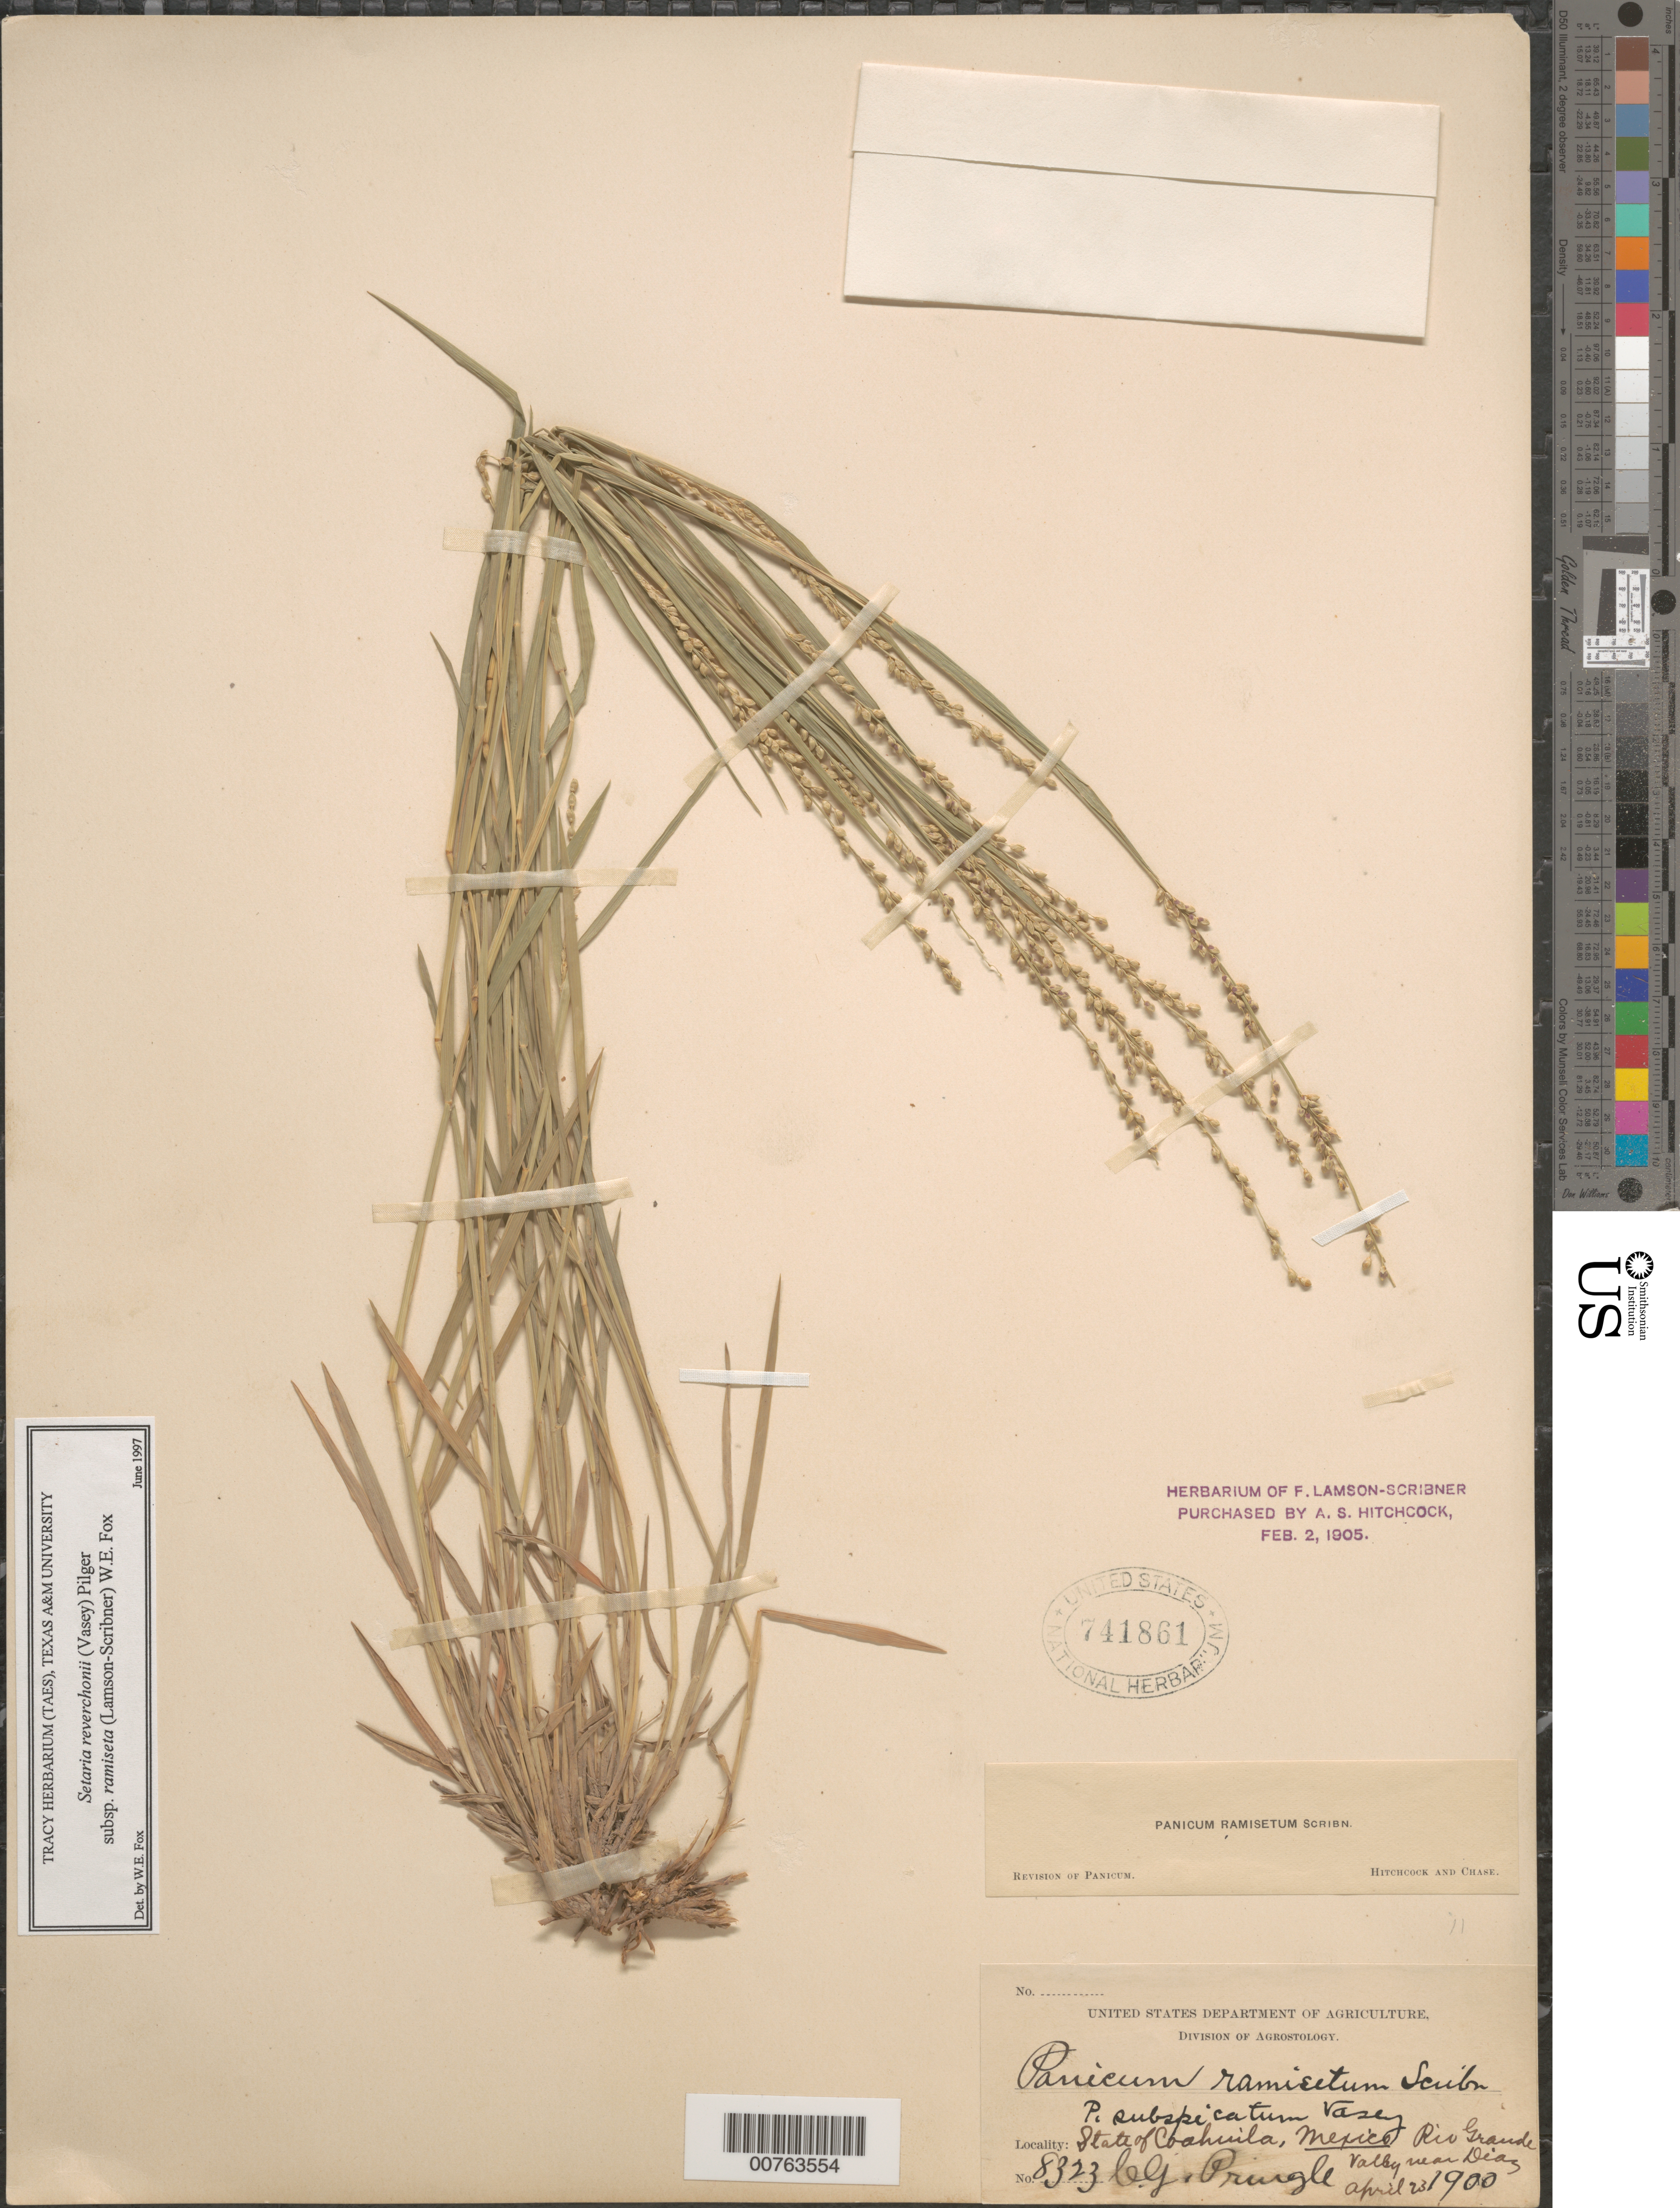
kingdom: Plantae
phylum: Tracheophyta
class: Liliopsida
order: Poales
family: Poaceae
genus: Setaria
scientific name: Setaria reverchonii subsp. ramiseta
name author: (Scribn.) W.E. Fox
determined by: Fox, W. E.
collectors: C. G. Pringle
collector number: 8323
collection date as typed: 23 Apr 1900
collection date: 1900-04-23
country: Mexico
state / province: Coahuila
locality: Rio Grande Valley near Diaz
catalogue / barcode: US 741861